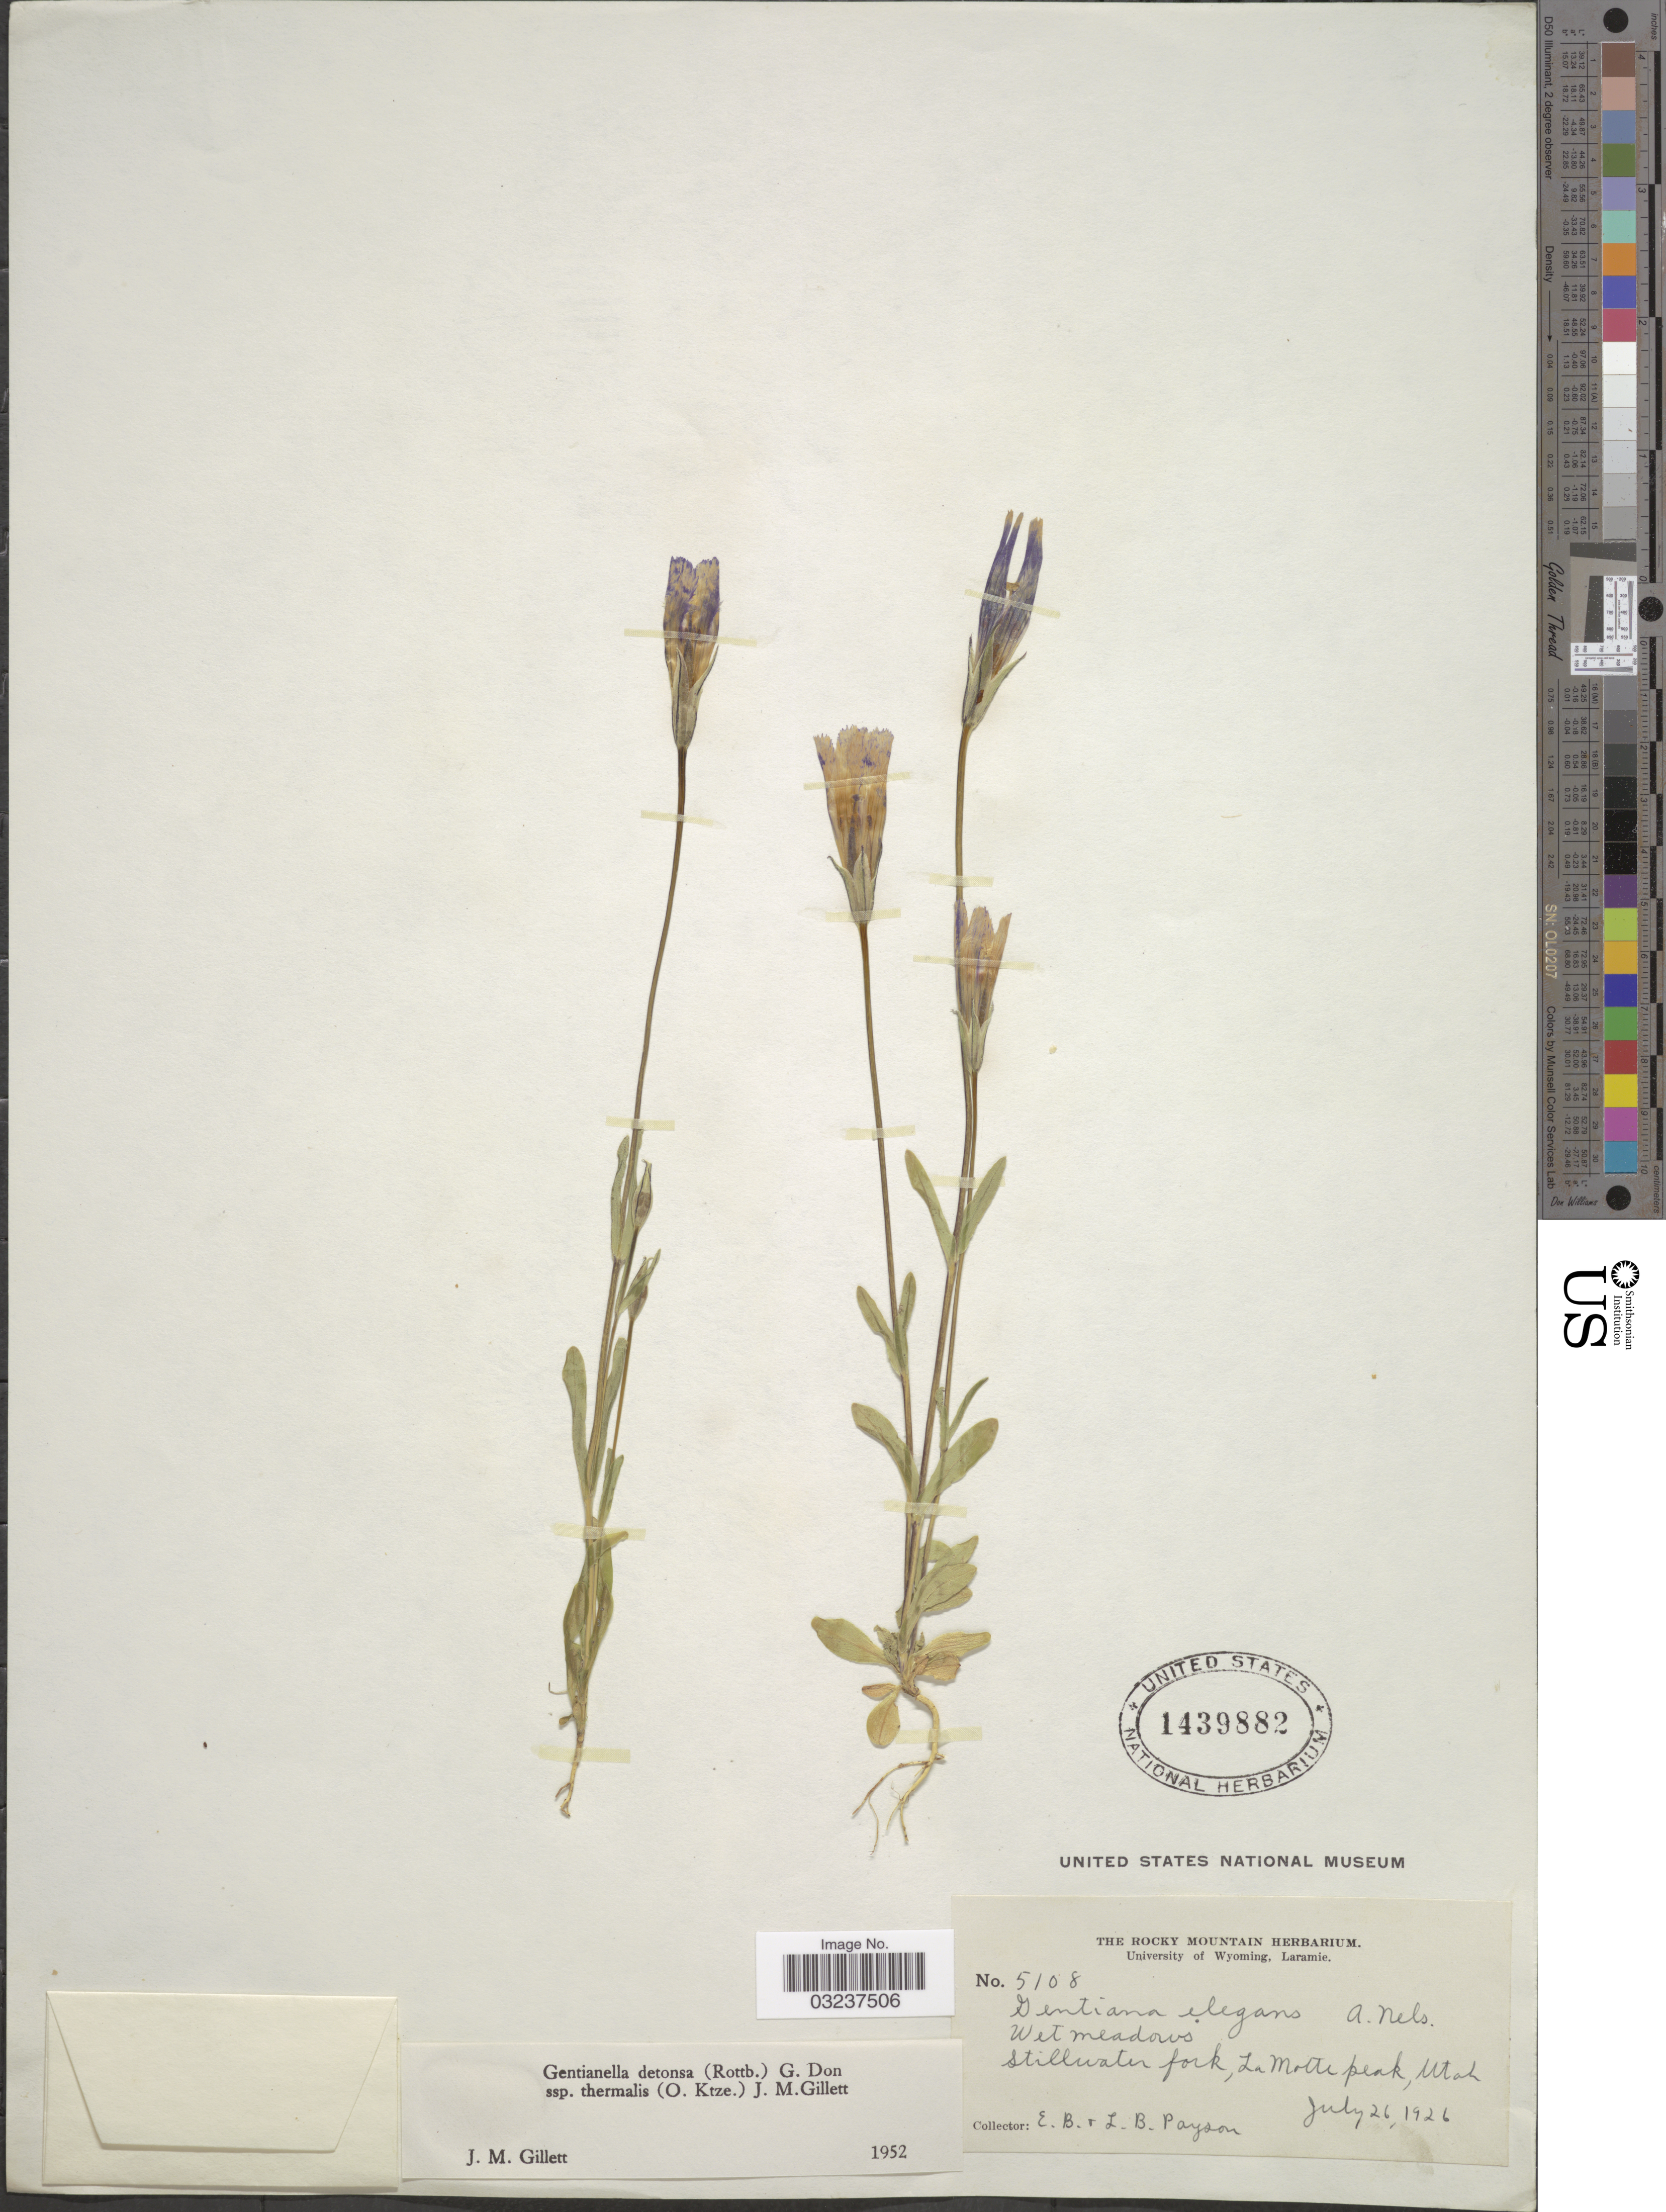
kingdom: Plantae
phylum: Tracheophyta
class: Magnoliopsida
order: Gentianales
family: Gentianaceae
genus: Gentianella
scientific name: Gentianella detonsa subsp. elegans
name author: (A. Gray) J.M. Gillett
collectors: E. B. Payson & L. Payson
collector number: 5108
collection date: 1926-07-26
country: United States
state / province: Utah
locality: Stillwater fork, La Motte peak.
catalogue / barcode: US 1439882